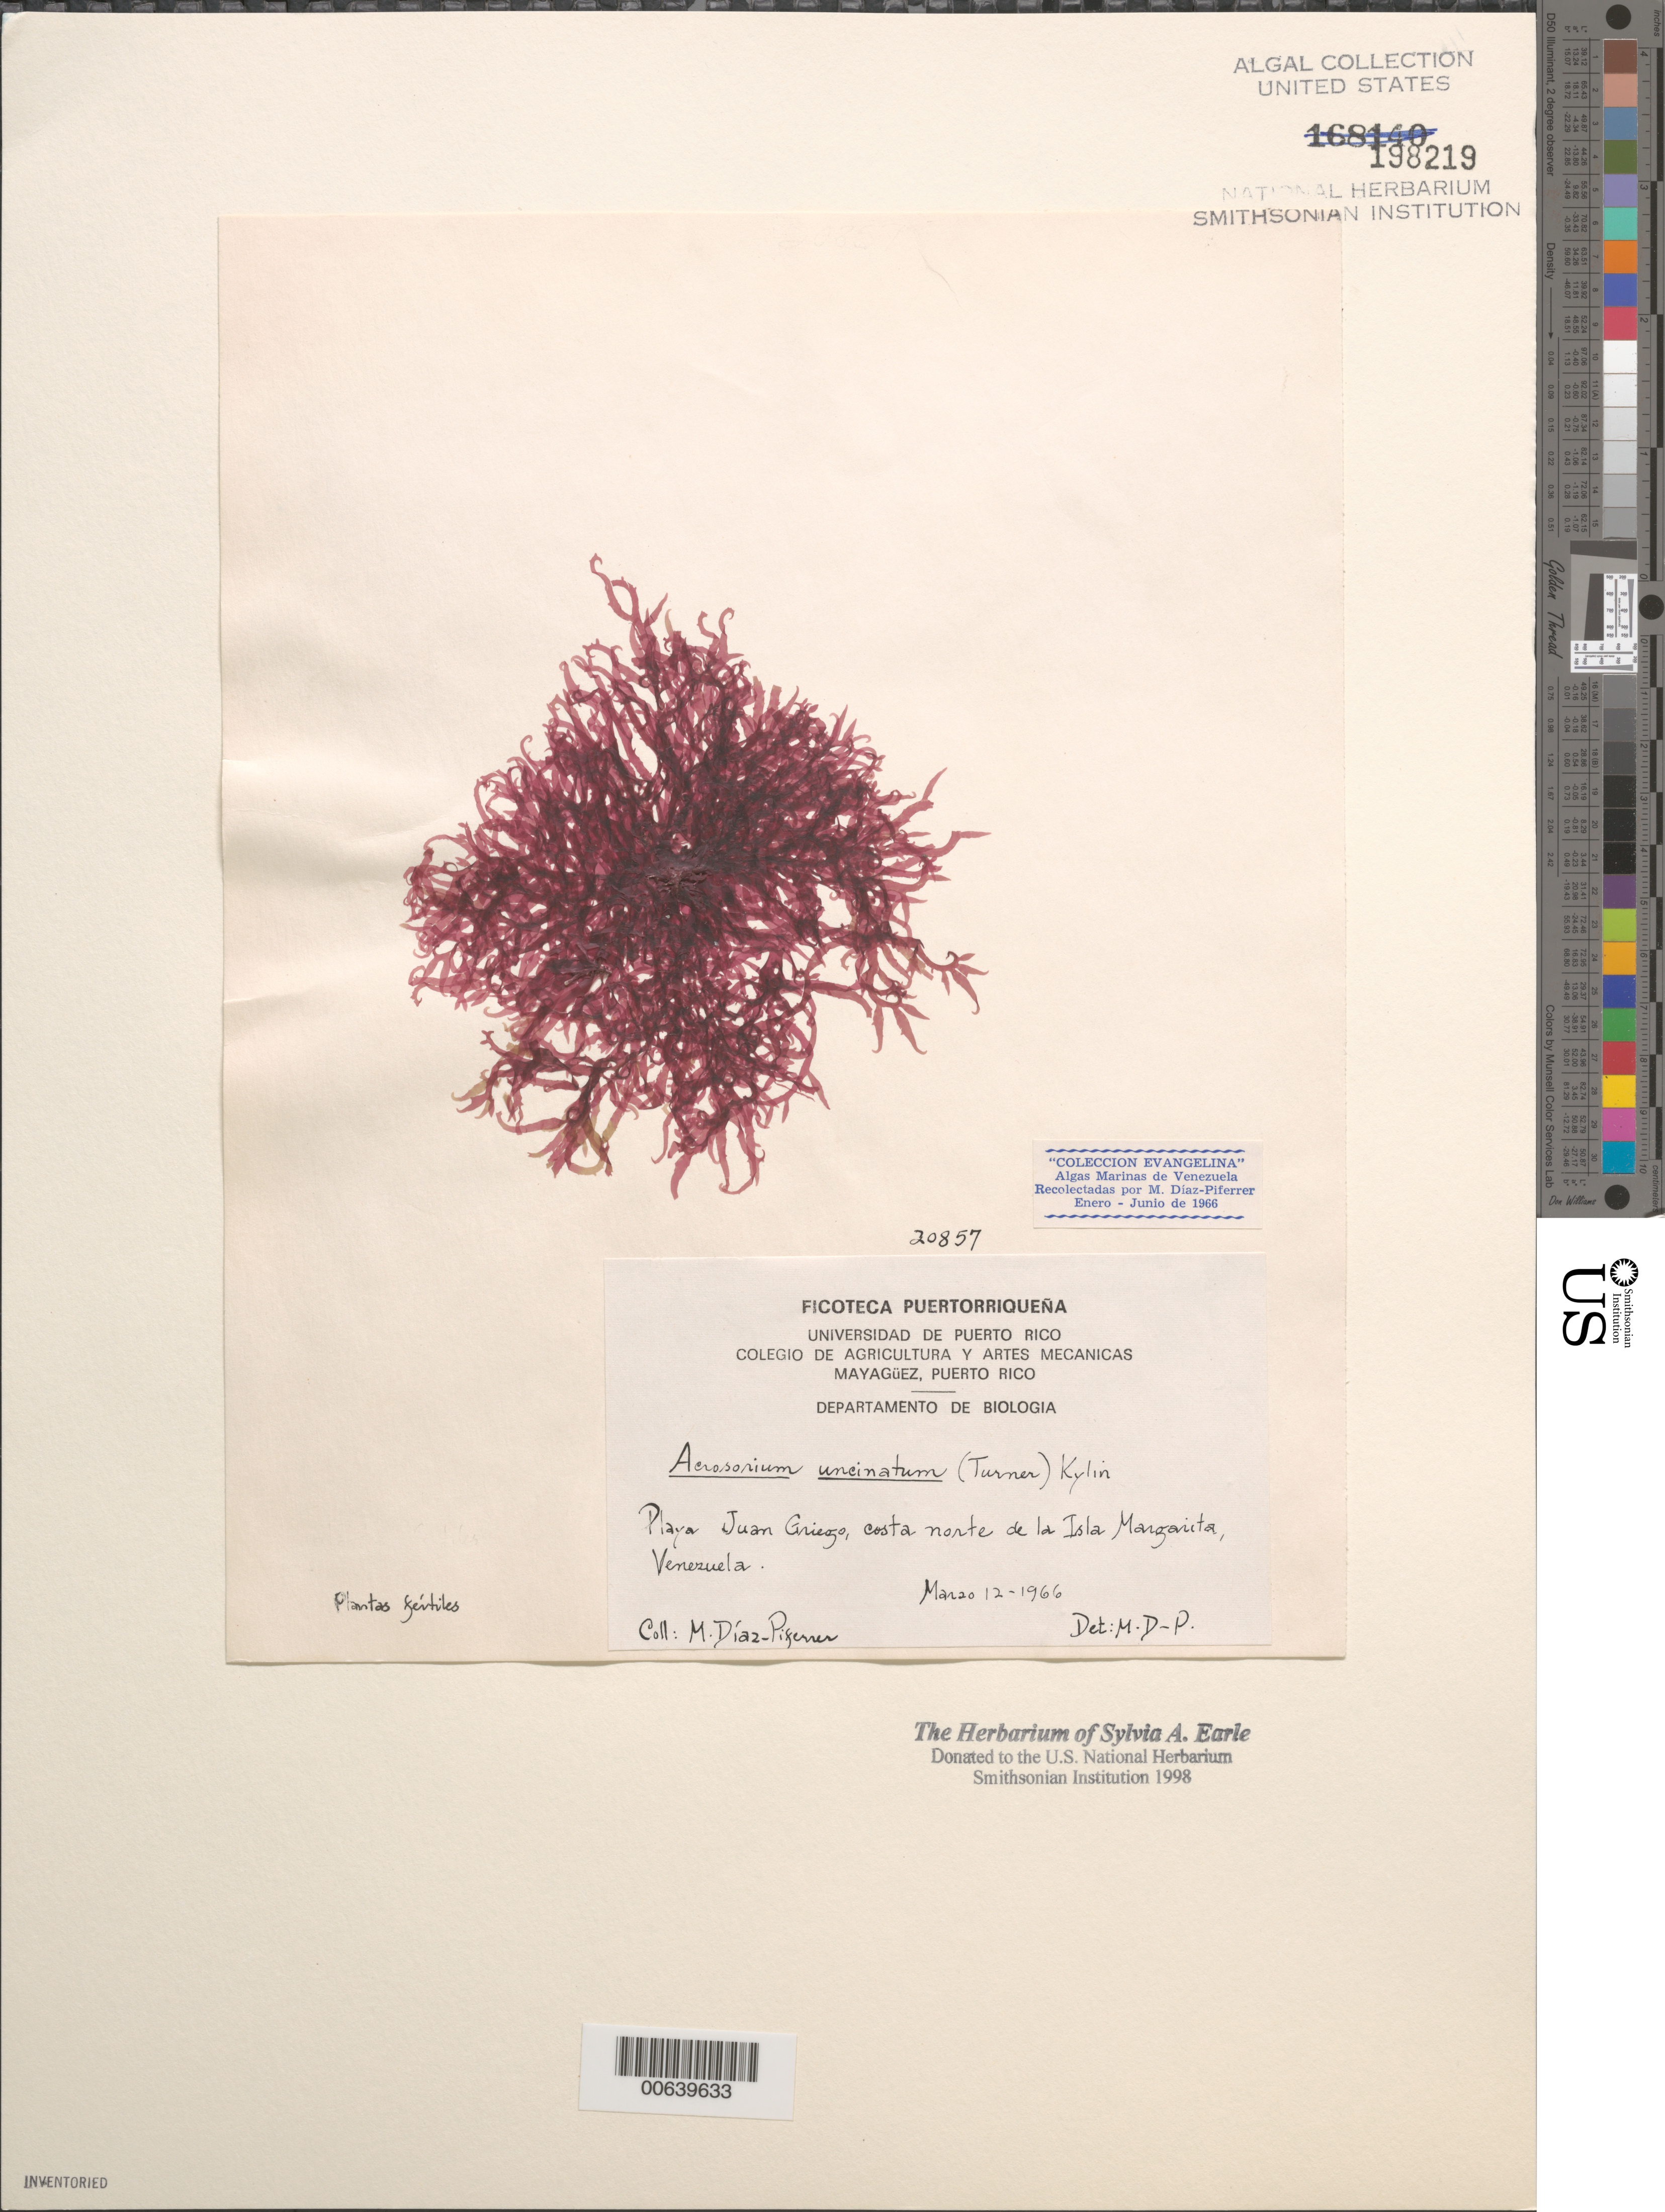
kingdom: Plantae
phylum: Rhodophyta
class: Florideophyceae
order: Ceramiales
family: Delesseriaceae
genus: Cryptopleura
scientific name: Cryptopleura ramosa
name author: (Huds.) L.M. Newton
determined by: Algae name updating Project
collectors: M. Diaz-Piferrer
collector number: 20857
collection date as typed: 12 Mar 1966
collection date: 1966-03-12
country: Venezuela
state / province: Nueva Esparta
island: Margarita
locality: Playa Juan Griego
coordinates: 11 N, 64 W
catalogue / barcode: US 198219